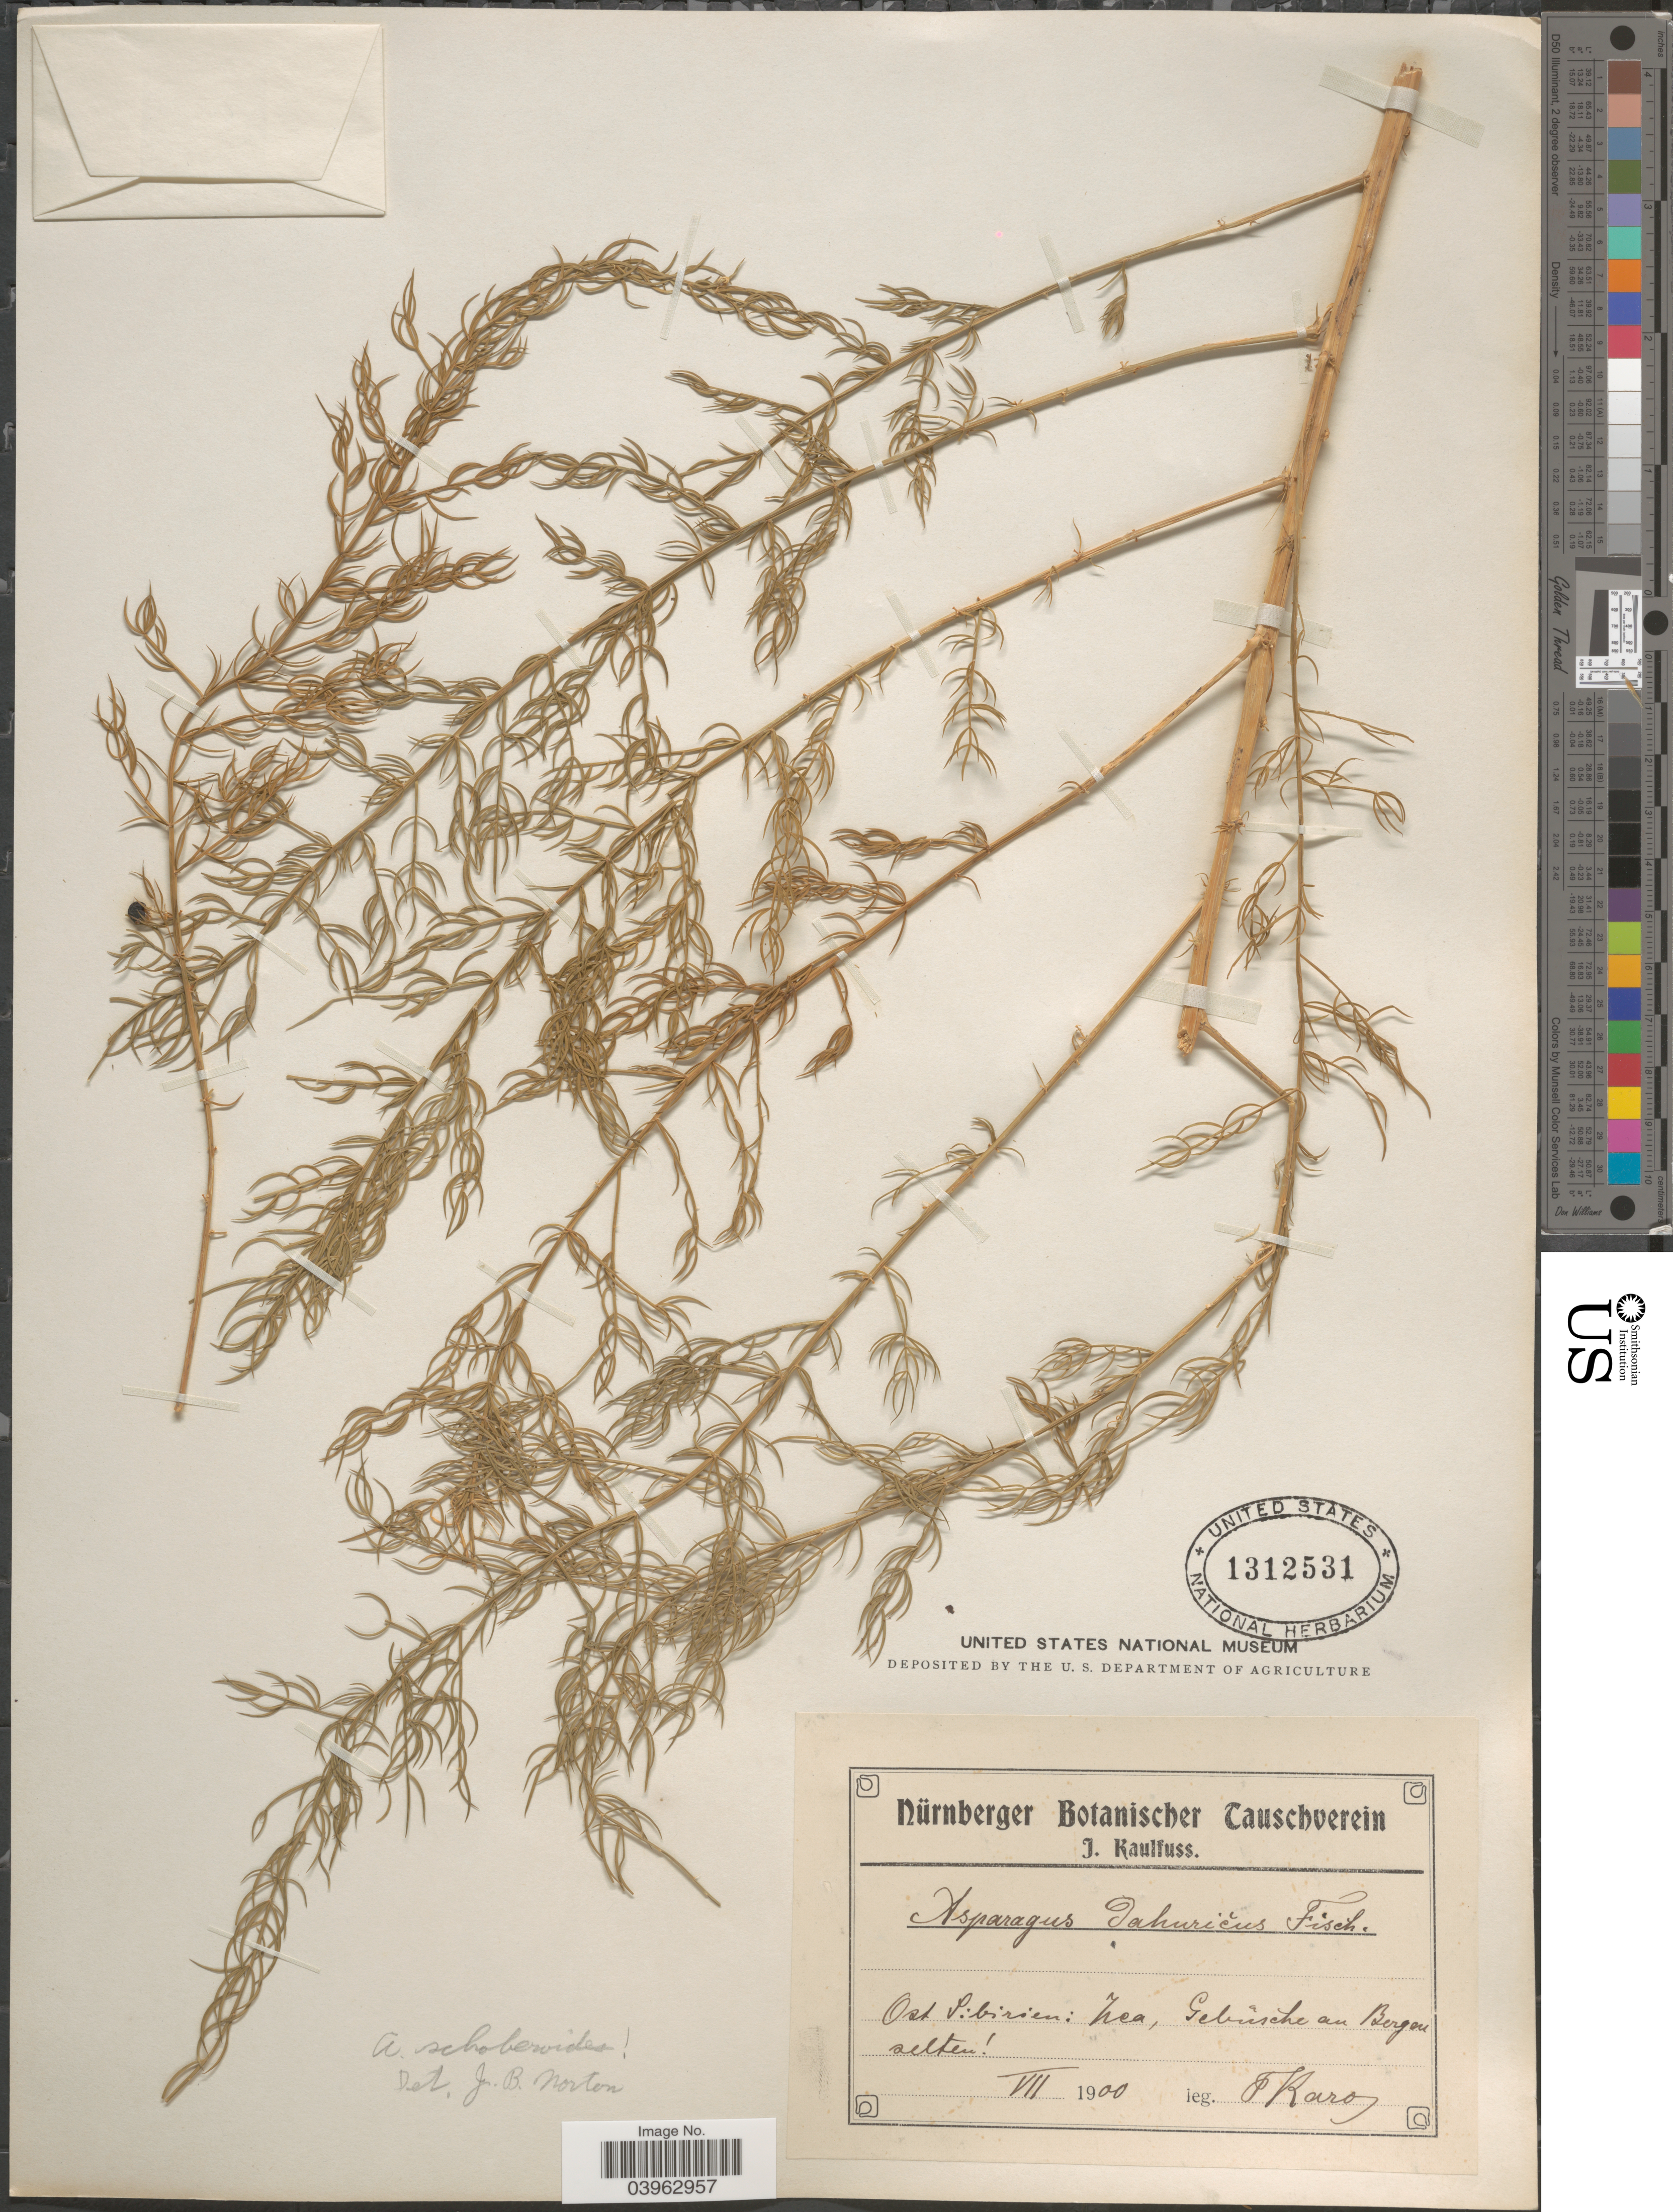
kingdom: Plantae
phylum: Tracheophyta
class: Liliopsida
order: Asparagales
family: Asparagaceae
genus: Asparagus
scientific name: Asparagus schoberioides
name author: Kunth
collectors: F. Karo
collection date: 1900-07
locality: Ost Sibirien: Zea, Gebüsche an Bergen selten.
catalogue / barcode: US 1312531